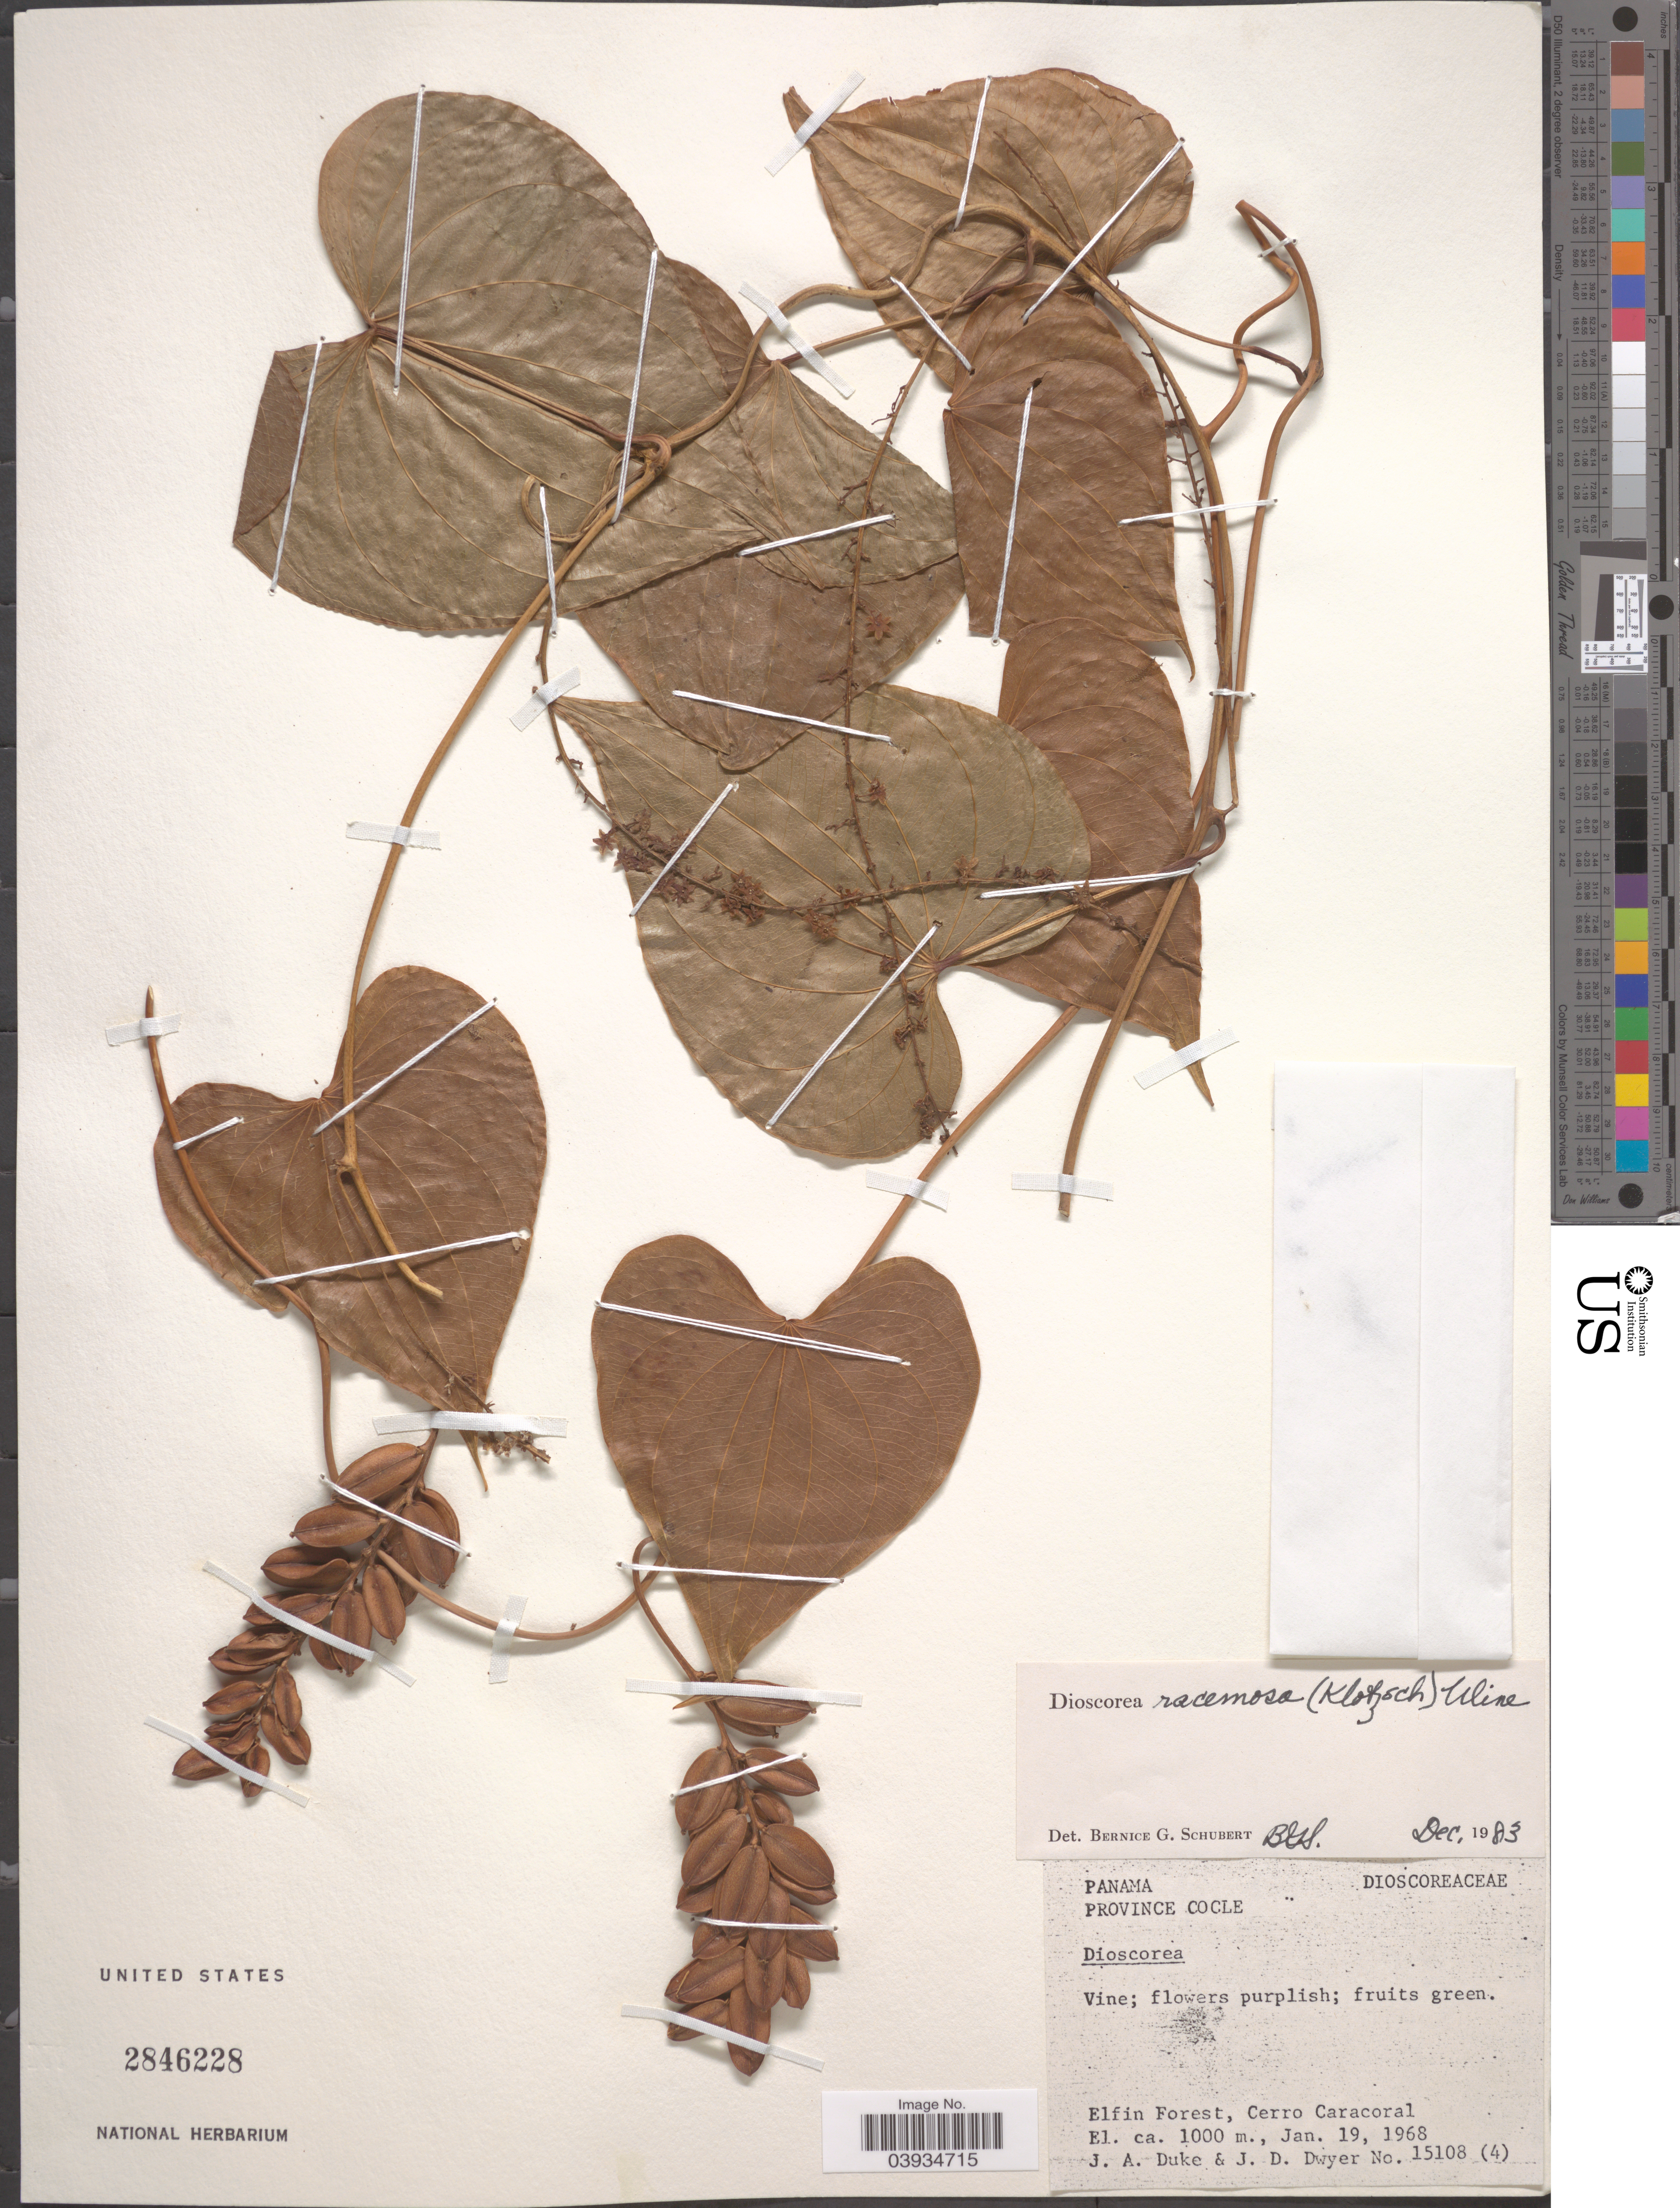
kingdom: Plantae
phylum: Tracheophyta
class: Liliopsida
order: Dioscoreales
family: Dioscoreaceae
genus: Dioscorea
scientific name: Dioscorea racemosa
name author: Rusby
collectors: J. A. Duke & J. D. Dwyer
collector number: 15108(4)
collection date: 1968-01-19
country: Panama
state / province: Cocle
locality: Elfin Forest, Cerro Caracoral.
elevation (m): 1000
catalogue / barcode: US 2846228